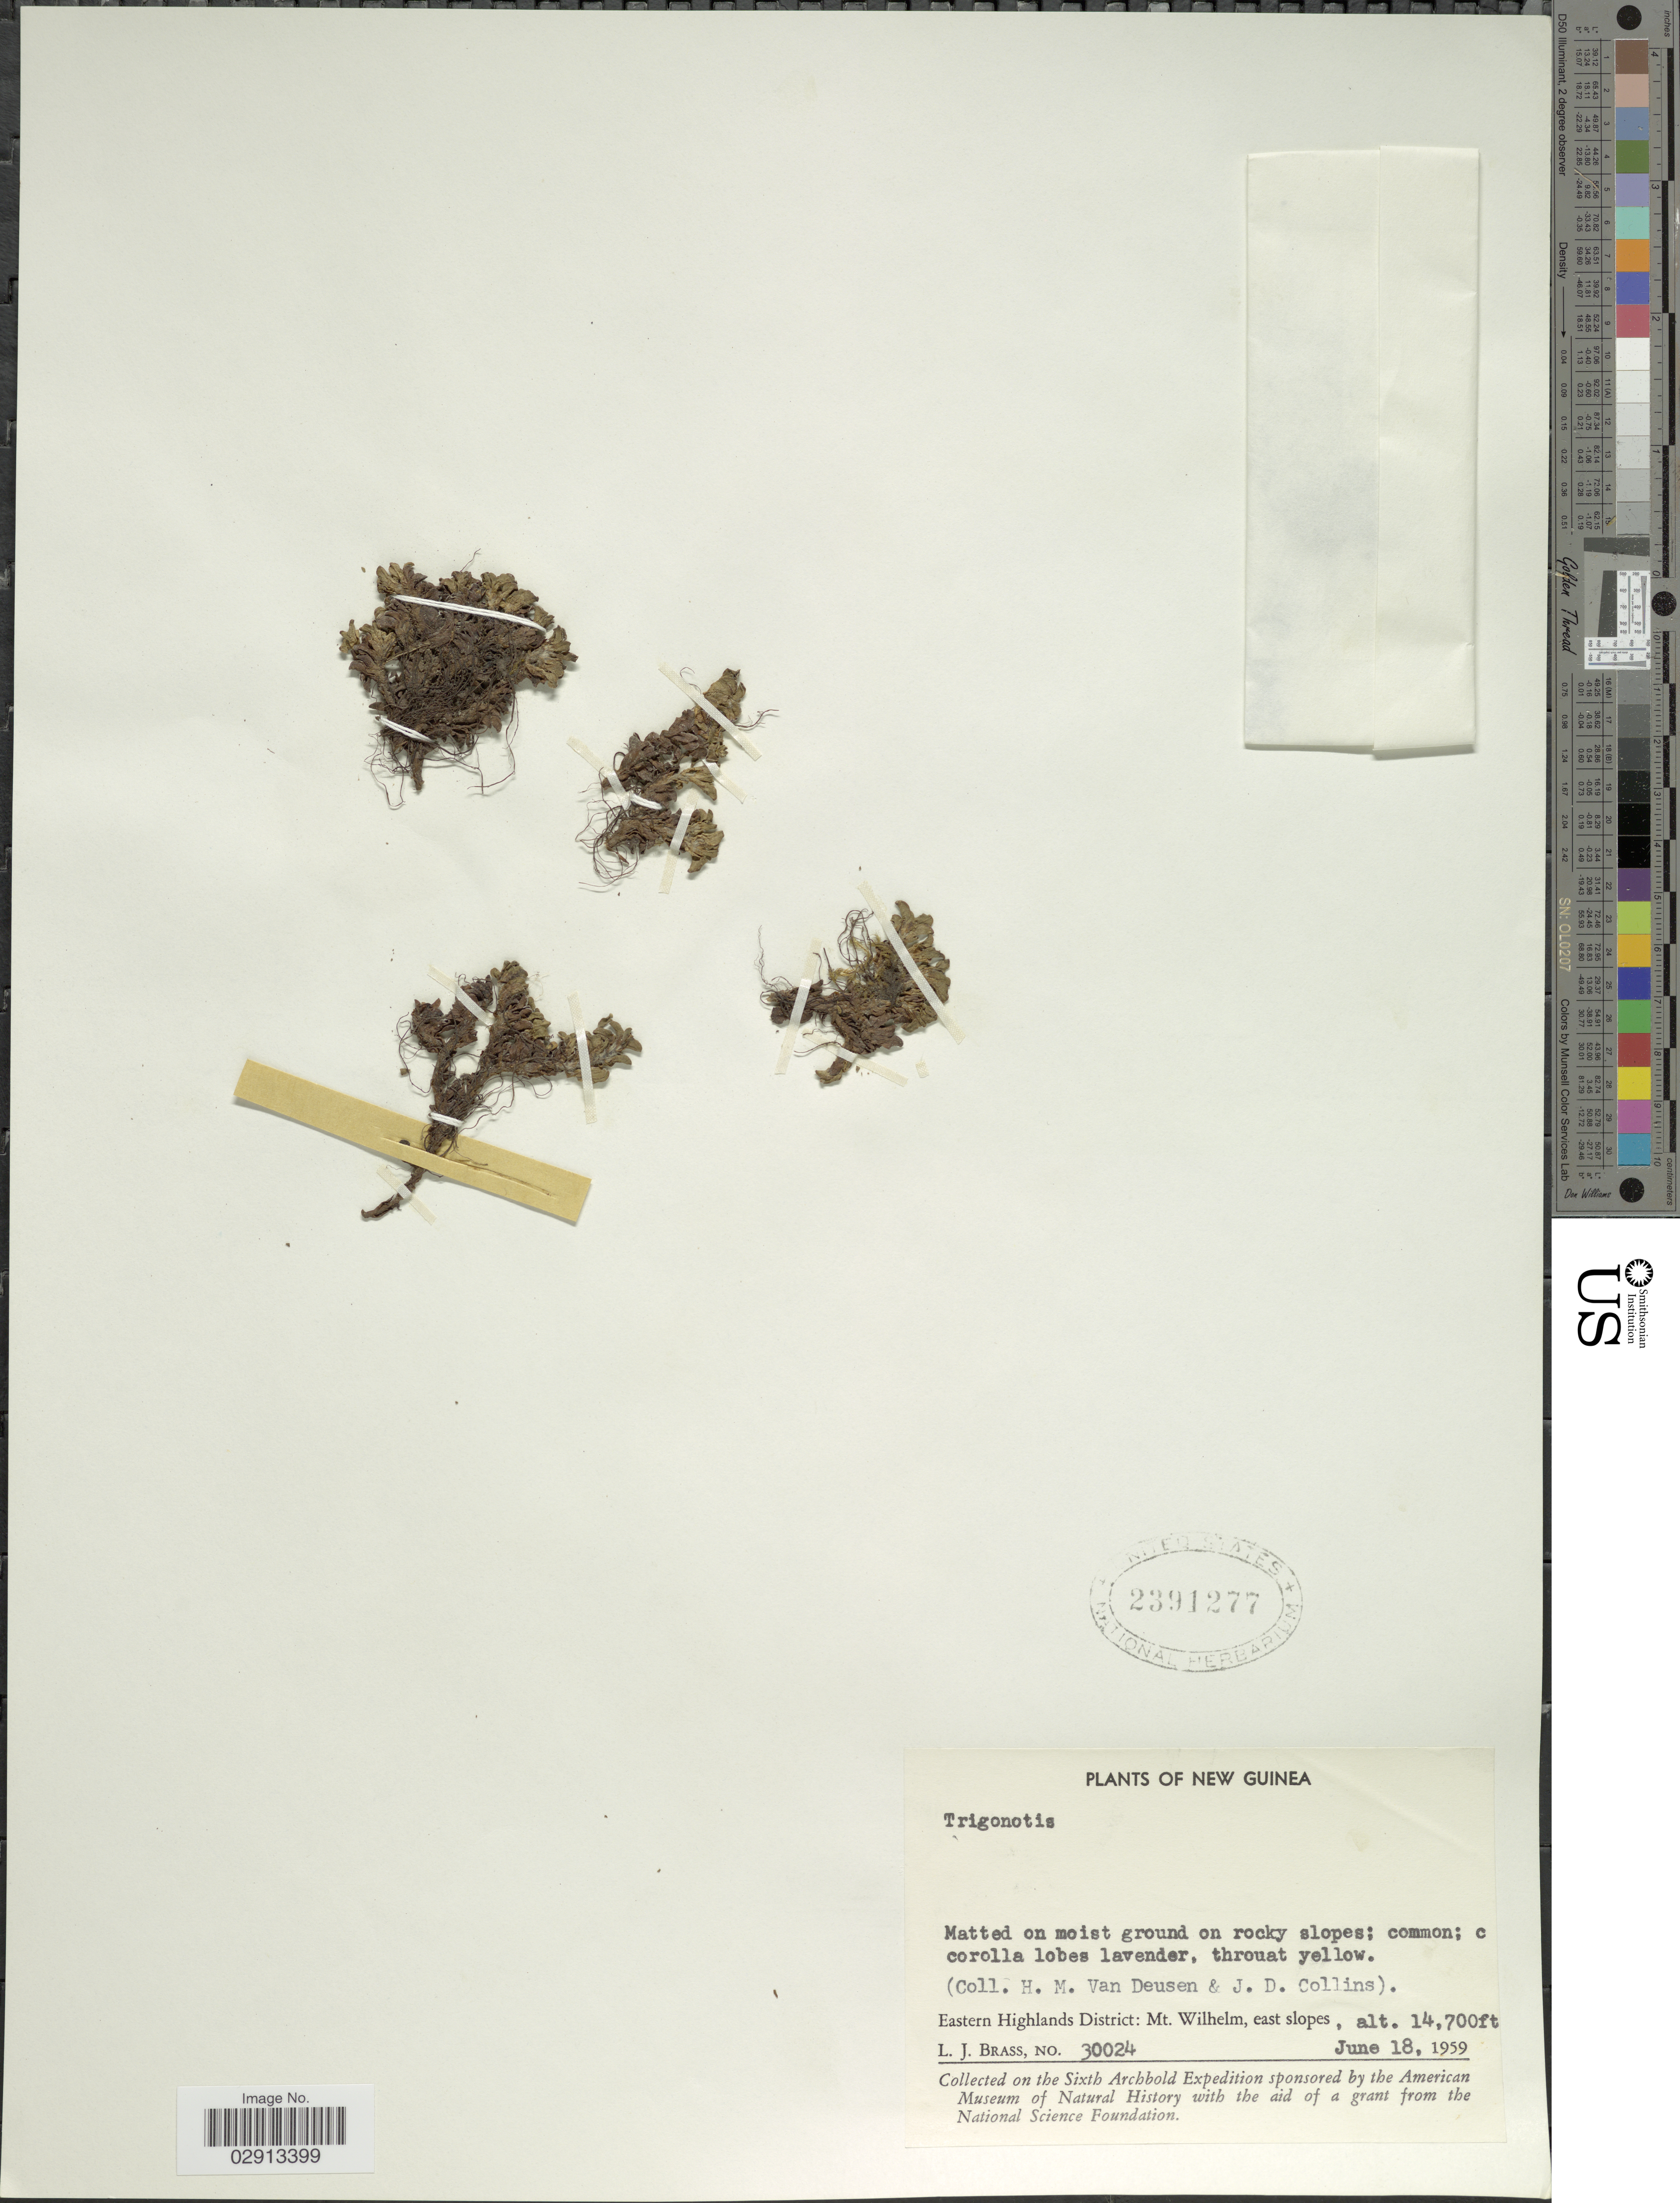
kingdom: Plantae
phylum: Tracheophyta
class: Magnoliopsida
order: Boraginales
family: Boraginaceae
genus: Trigonotis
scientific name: Trigonotis sp.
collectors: L. J. Brass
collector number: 30024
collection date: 1959-06-18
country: Papua New Guinea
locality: New Guinea. Eastern Highlands District: Mt. Wilhelm, east slopes.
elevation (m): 4481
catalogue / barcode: US 2391277